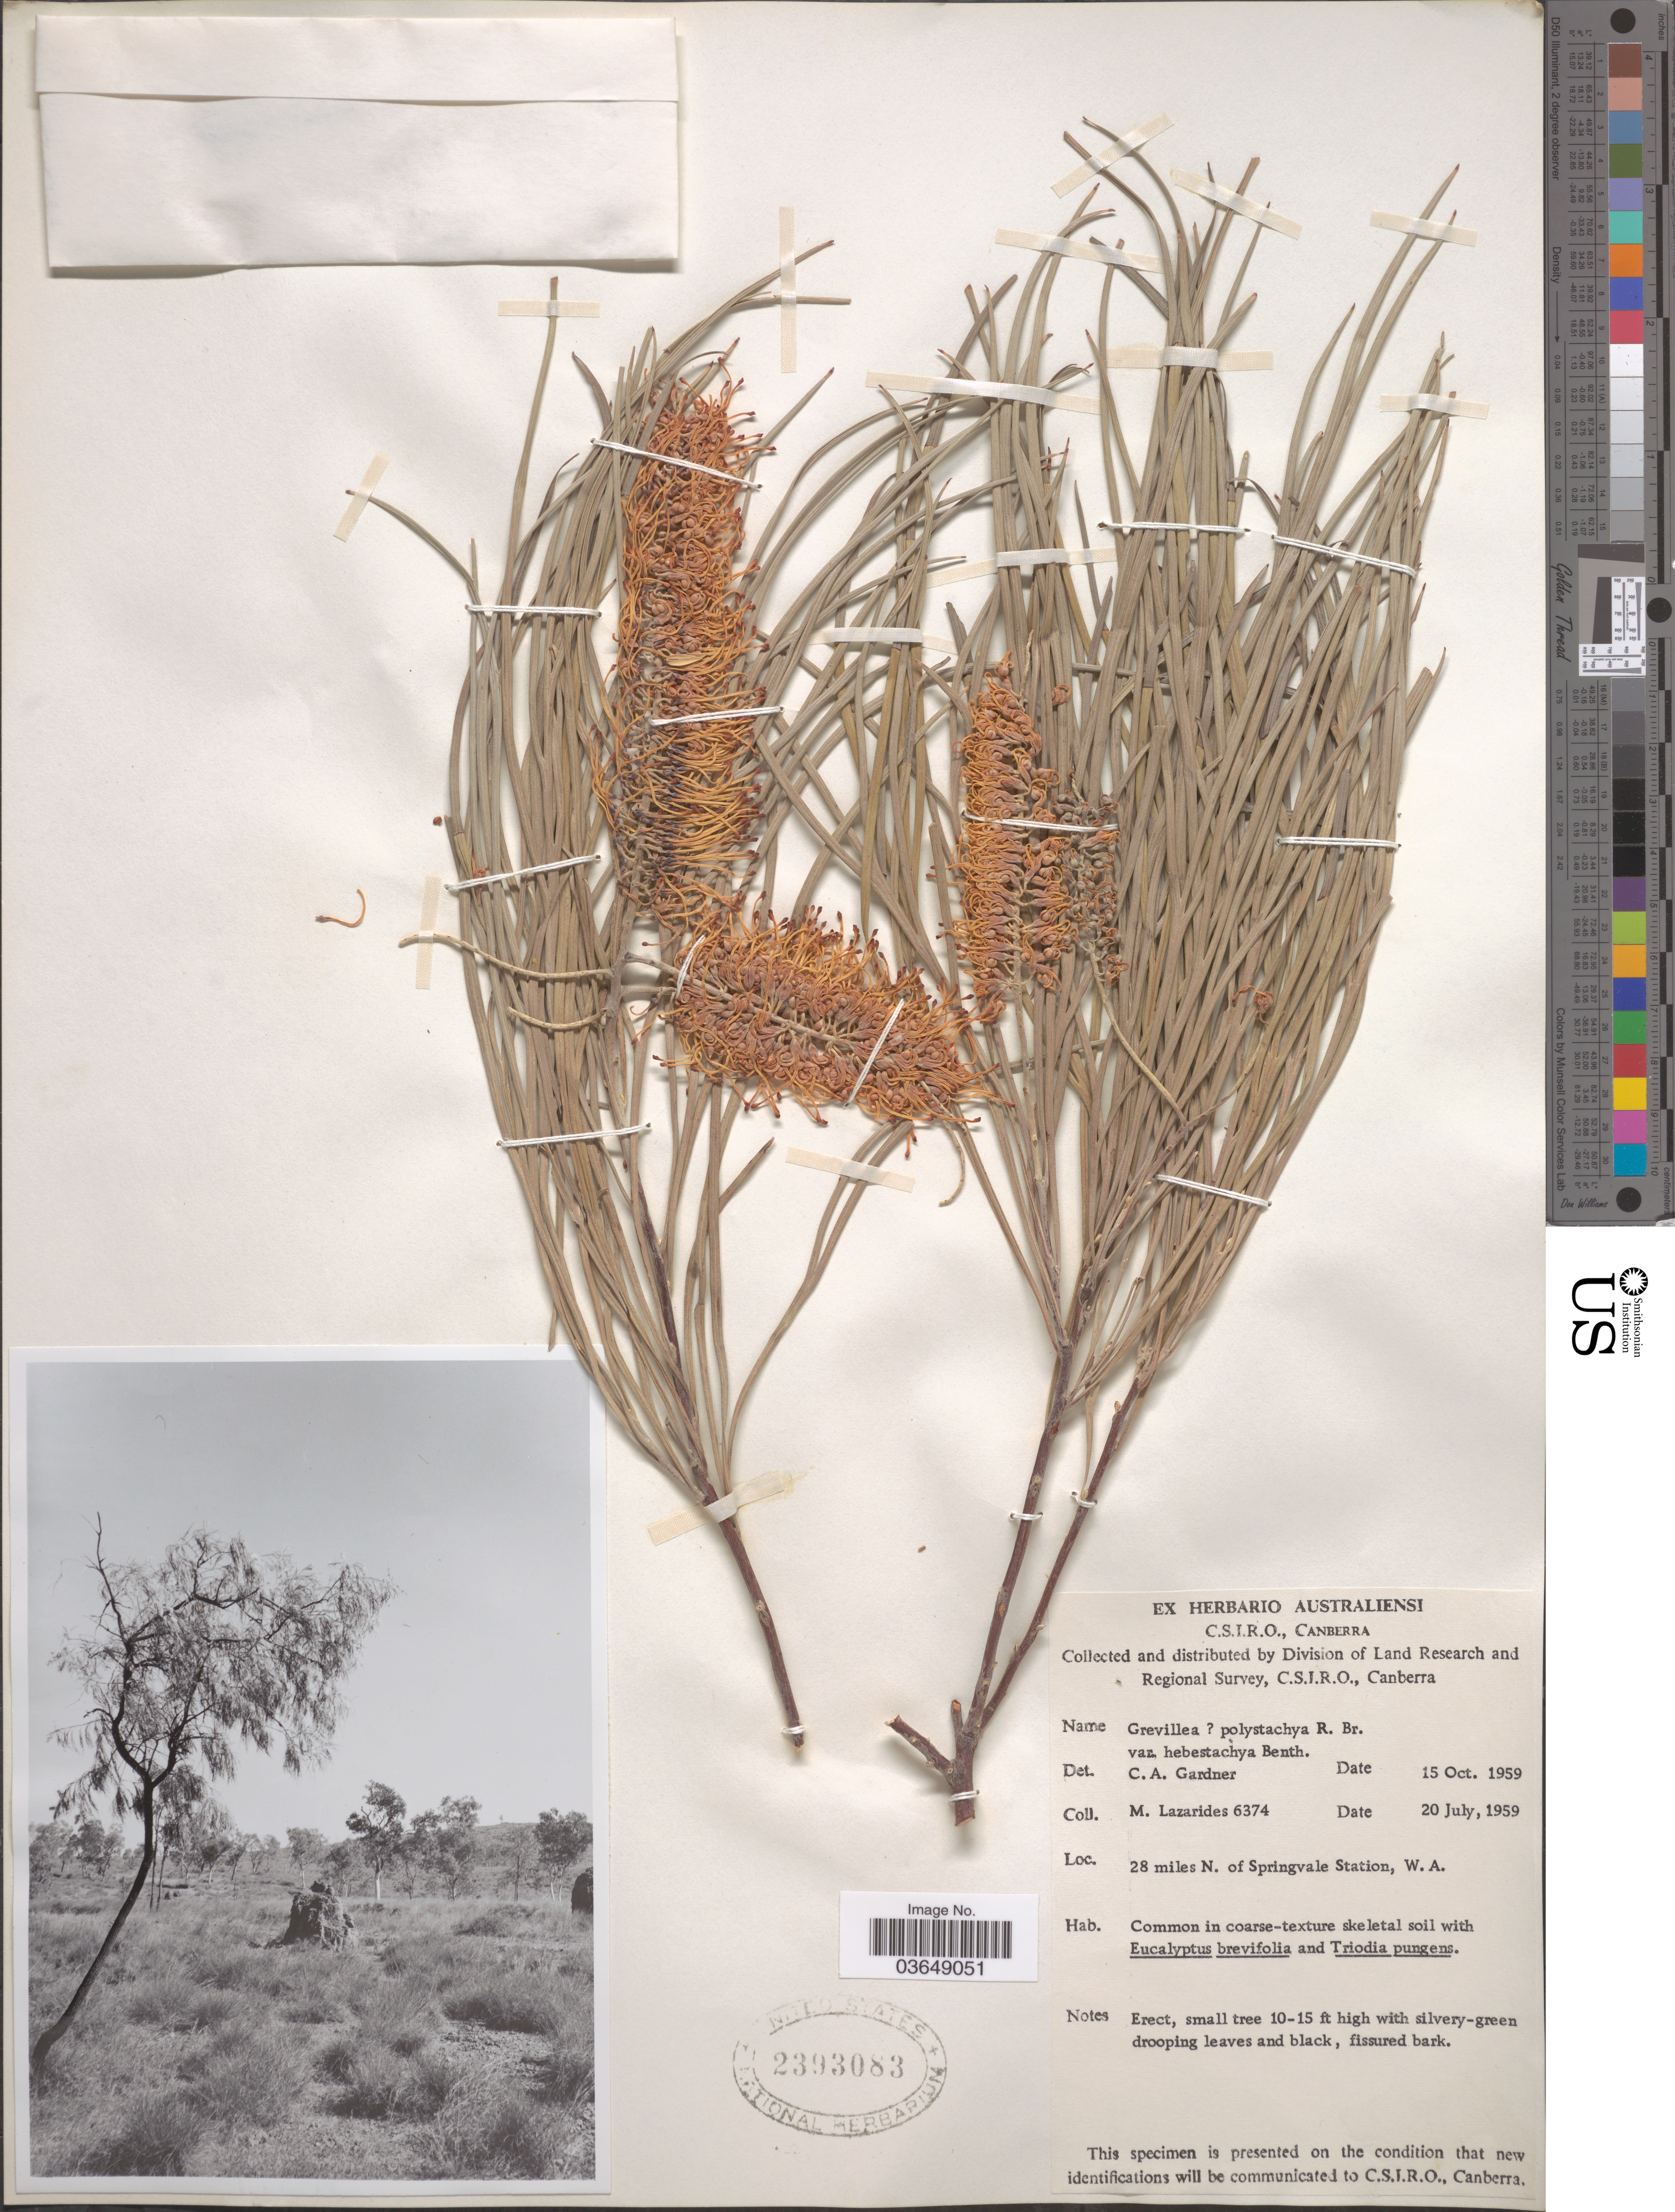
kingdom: Plantae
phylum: Tracheophyta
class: Magnoliopsida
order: Proteales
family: Proteaceae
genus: Grevillea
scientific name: Grevillea polystachya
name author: R. Br.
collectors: M. Lazarides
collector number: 6374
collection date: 1959-07-20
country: Australia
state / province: Western Australia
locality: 28 miles N. of Springvale Station.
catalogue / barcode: US 2393083